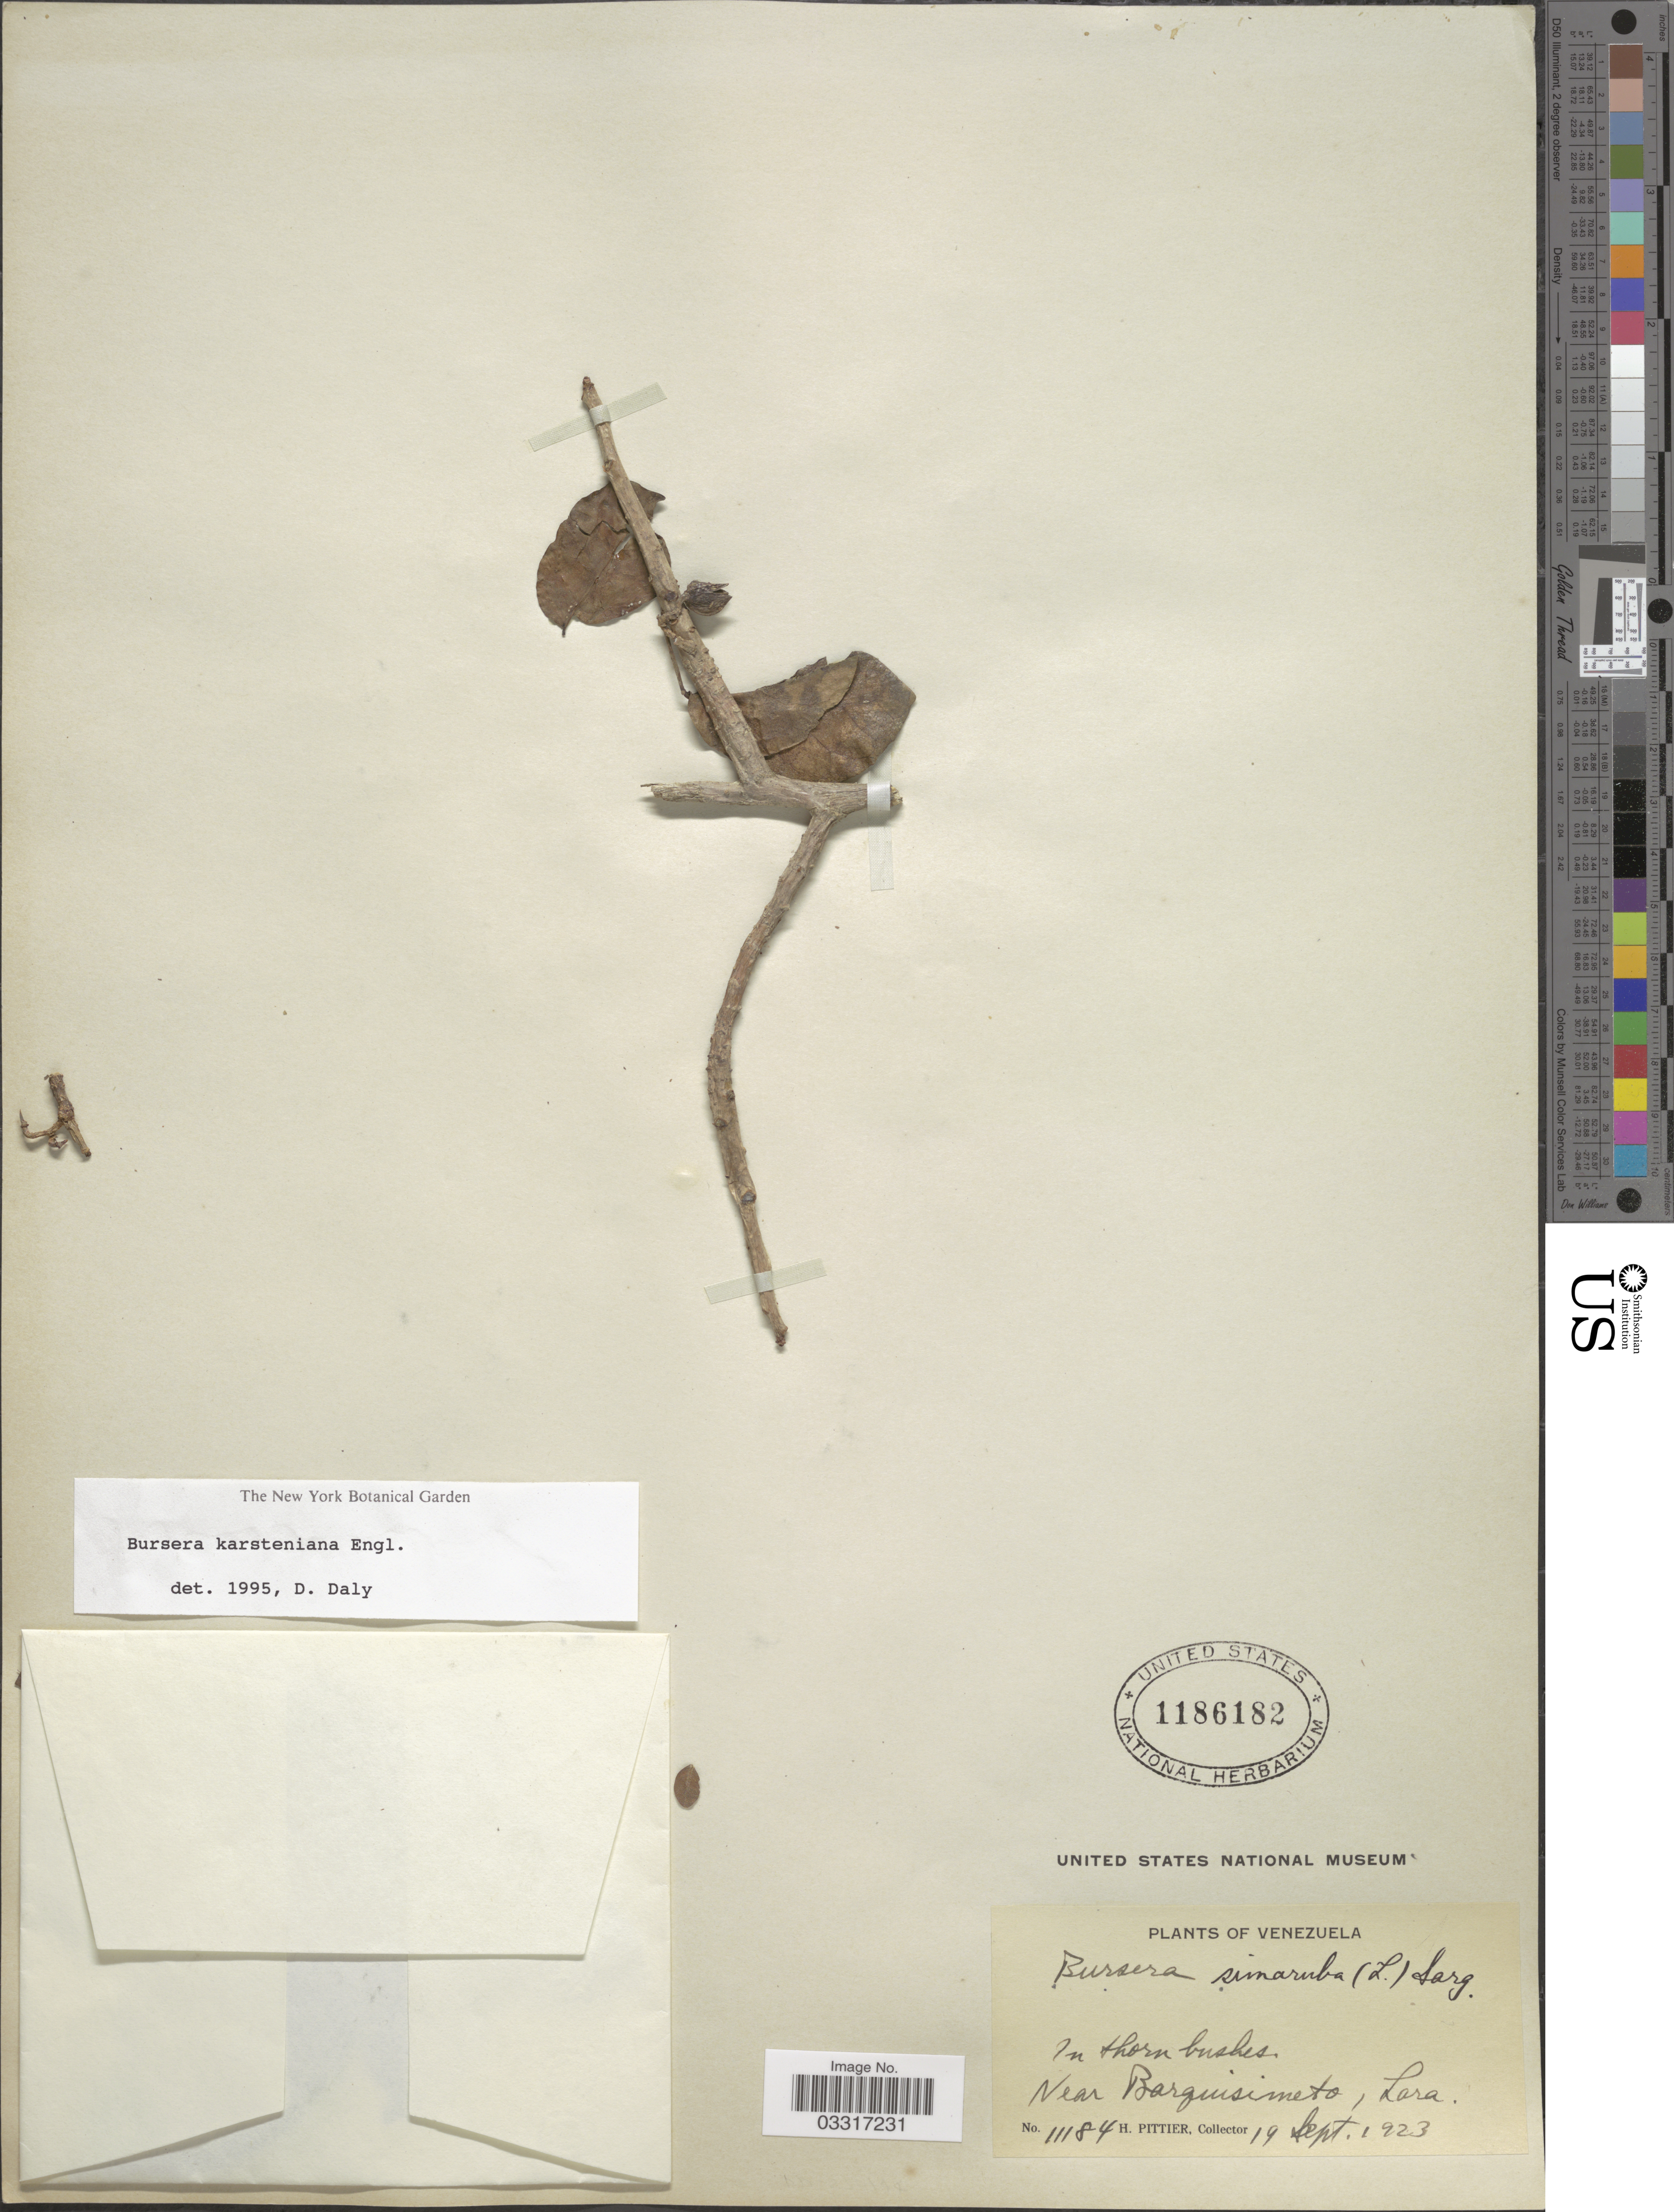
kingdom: Plantae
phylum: Tracheophyta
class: Magnoliopsida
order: Sapindales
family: Burseraceae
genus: Bursera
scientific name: Bursera karsteniana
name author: Engl.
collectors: H. F. Pittier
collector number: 11184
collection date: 1923-09-19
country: Venezuela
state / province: Lara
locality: Near Barquisimeto.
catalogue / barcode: US 1186182